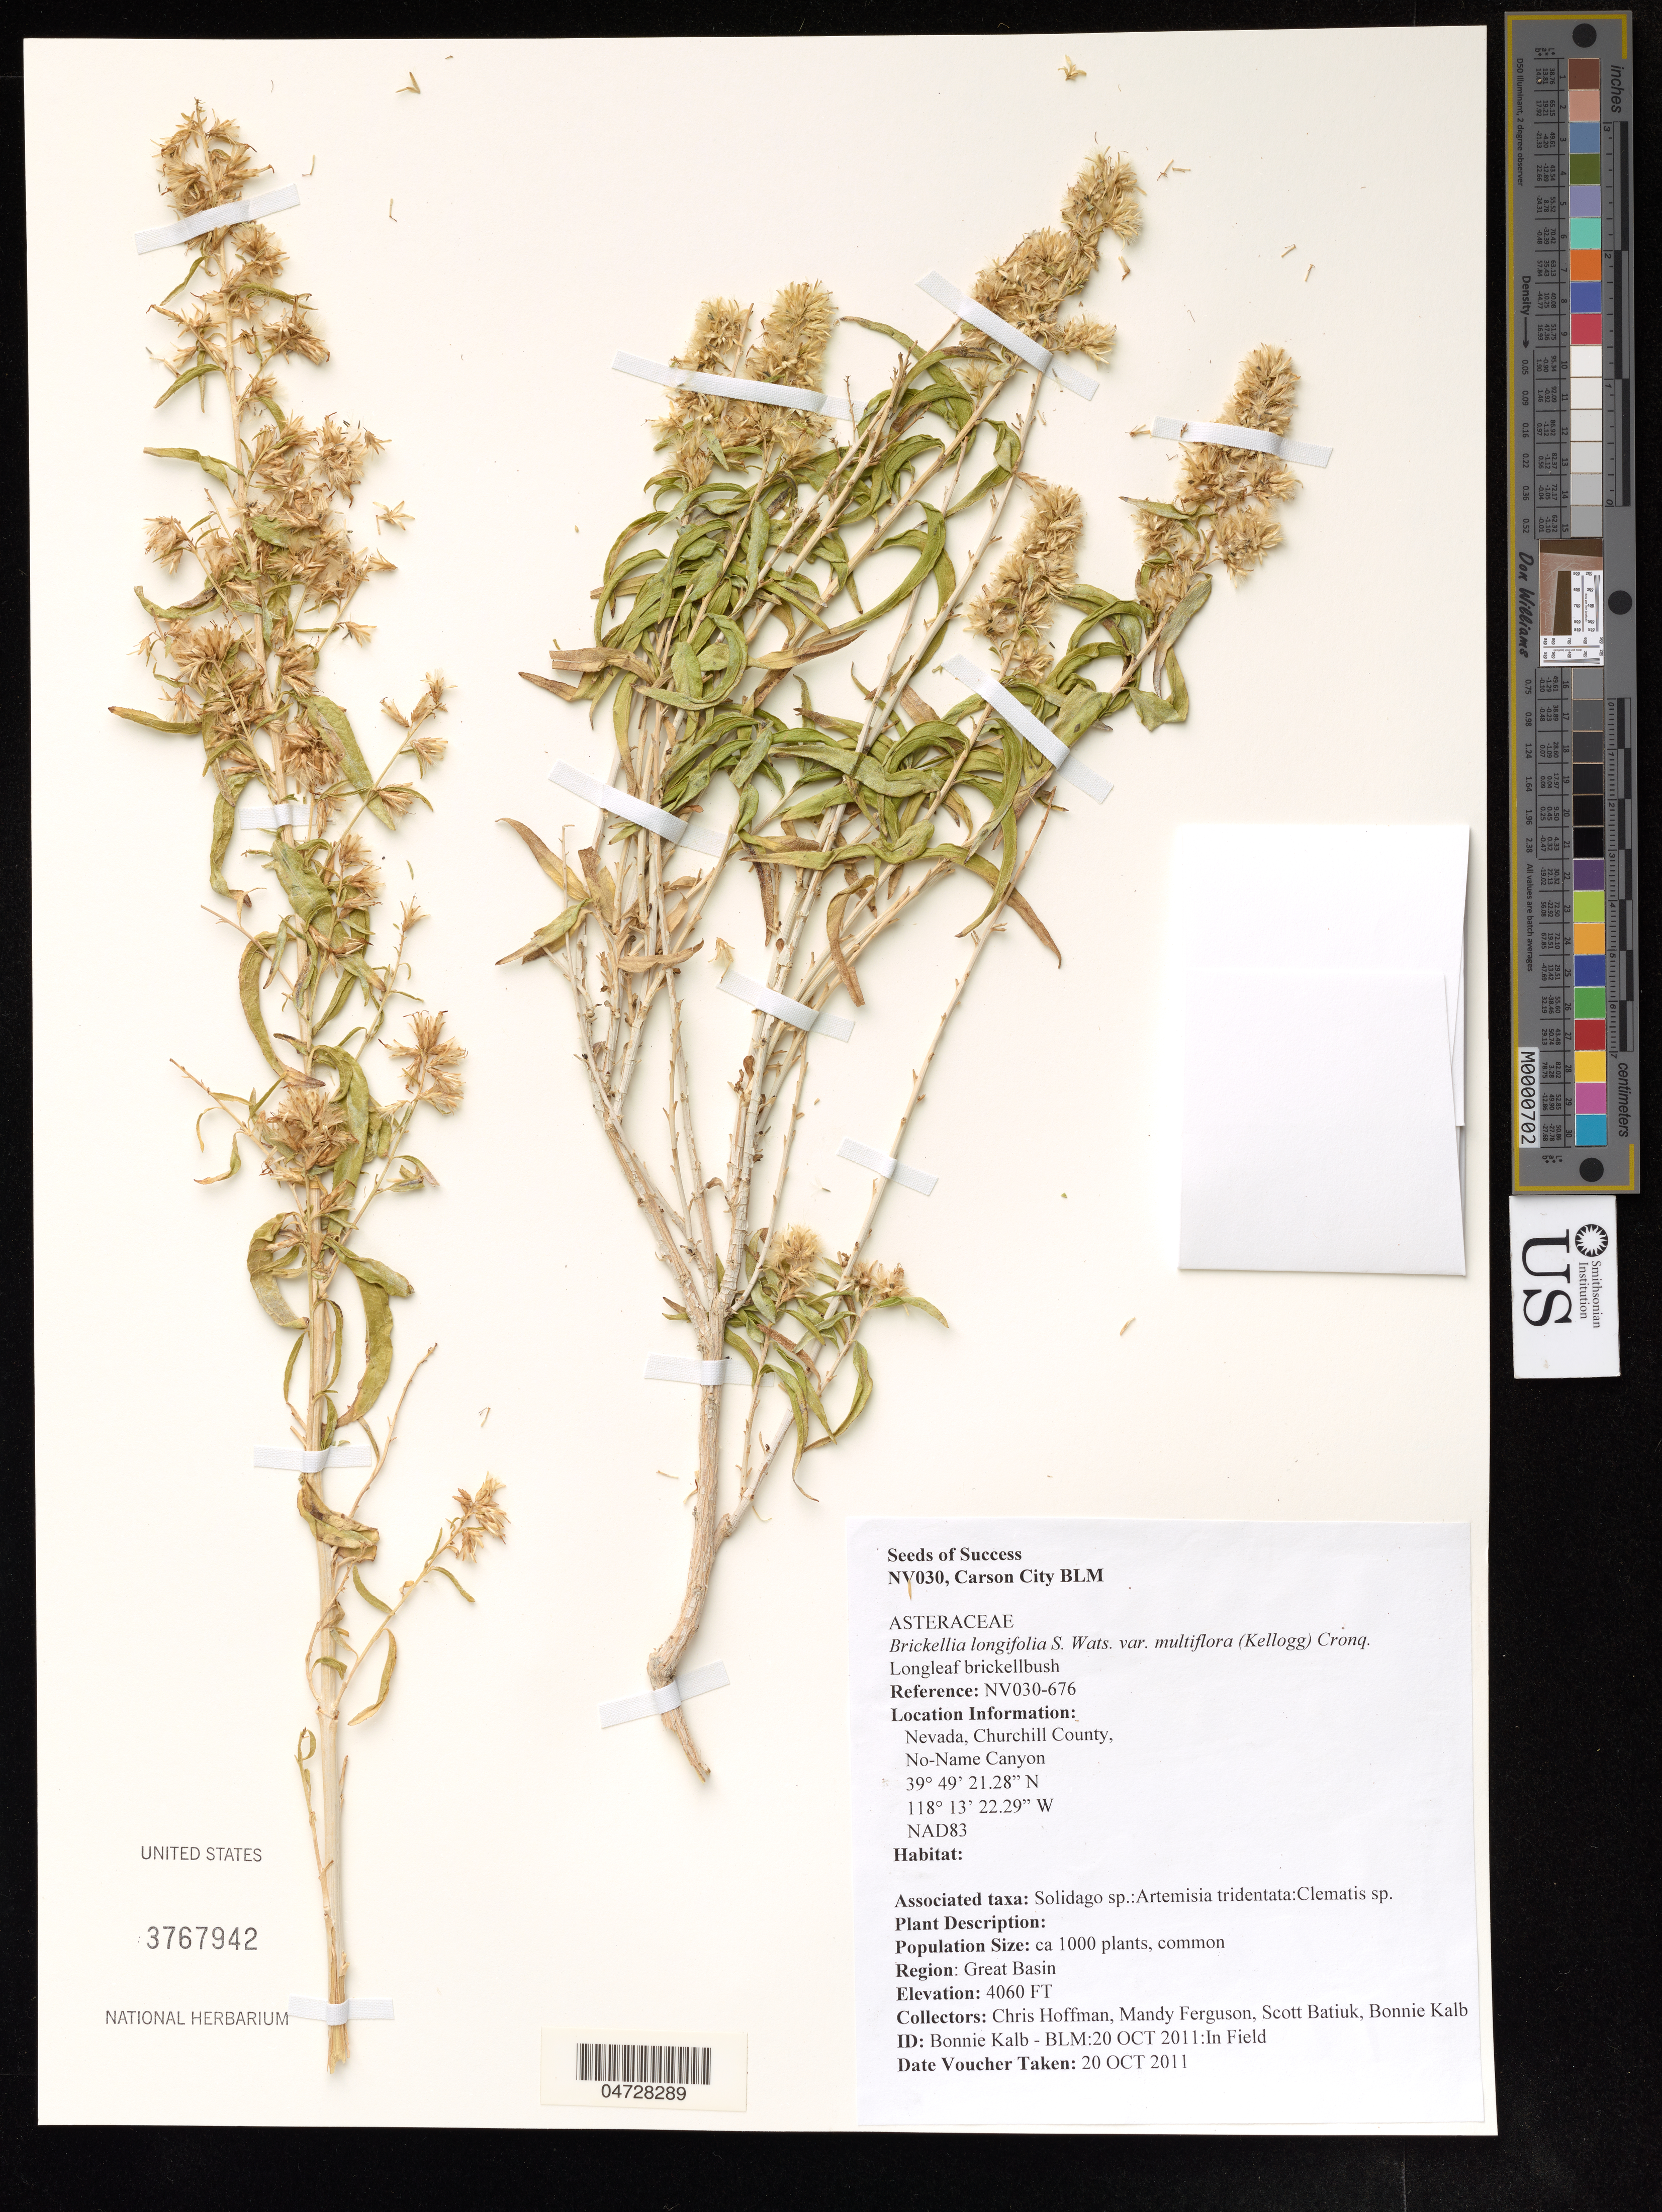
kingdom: Plantae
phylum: Tracheophyta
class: Magnoliopsida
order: Asterales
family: Asteraceae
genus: Brickellia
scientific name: Brickellia longifolia var. multiflora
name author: (Kellogg) Cronquist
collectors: C. Hoffman, M. Ferguson, S. Batiuk & B. Kalb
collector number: NV030-676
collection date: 2011-10-20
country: United States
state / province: Nevada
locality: No-Name Canyon. Great Basin.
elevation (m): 1237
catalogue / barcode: US 3767942